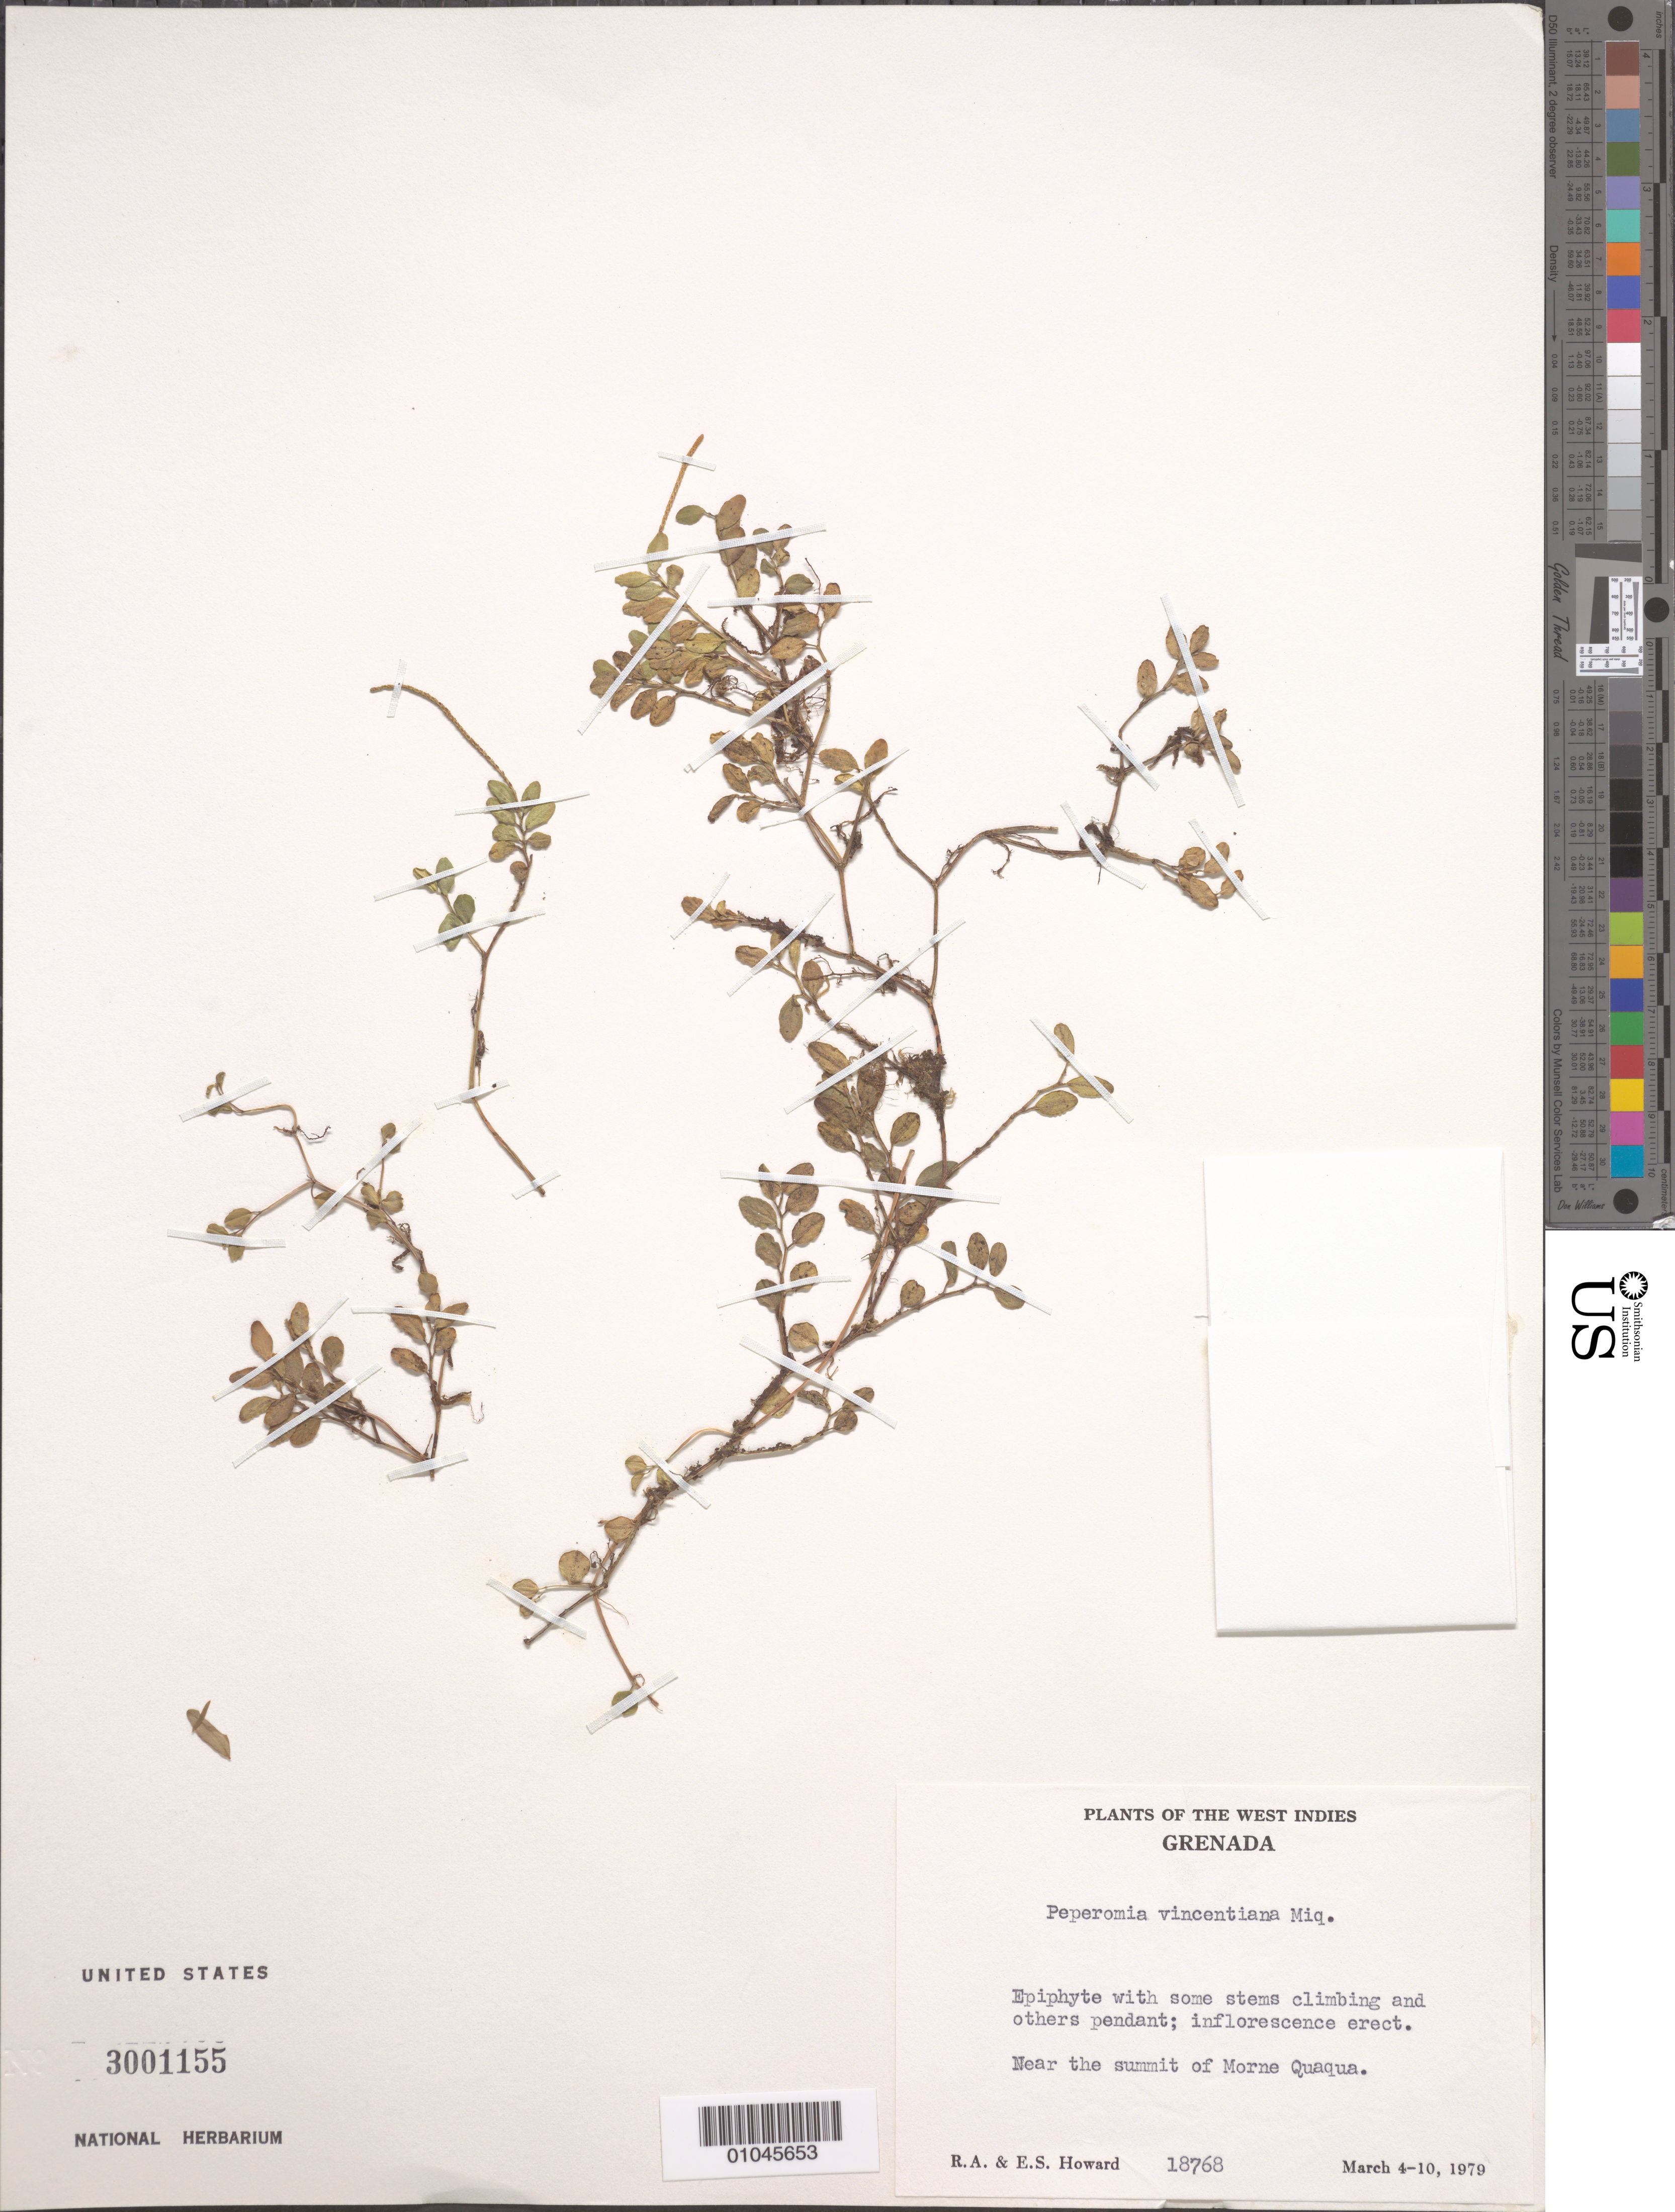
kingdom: Plantae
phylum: Tracheophyta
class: Magnoliopsida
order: Piperales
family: Piperaceae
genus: Peperomia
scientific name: Peperomia vincentiana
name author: Miq.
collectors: E. S. Howard & R. A. Howard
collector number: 18768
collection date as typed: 04 Mar 1979 to 10 Mar 1979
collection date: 1979-03-04/1979-03-10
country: Grenada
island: Grenada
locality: Near the summit of Morne Quaqua.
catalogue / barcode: US 3001155